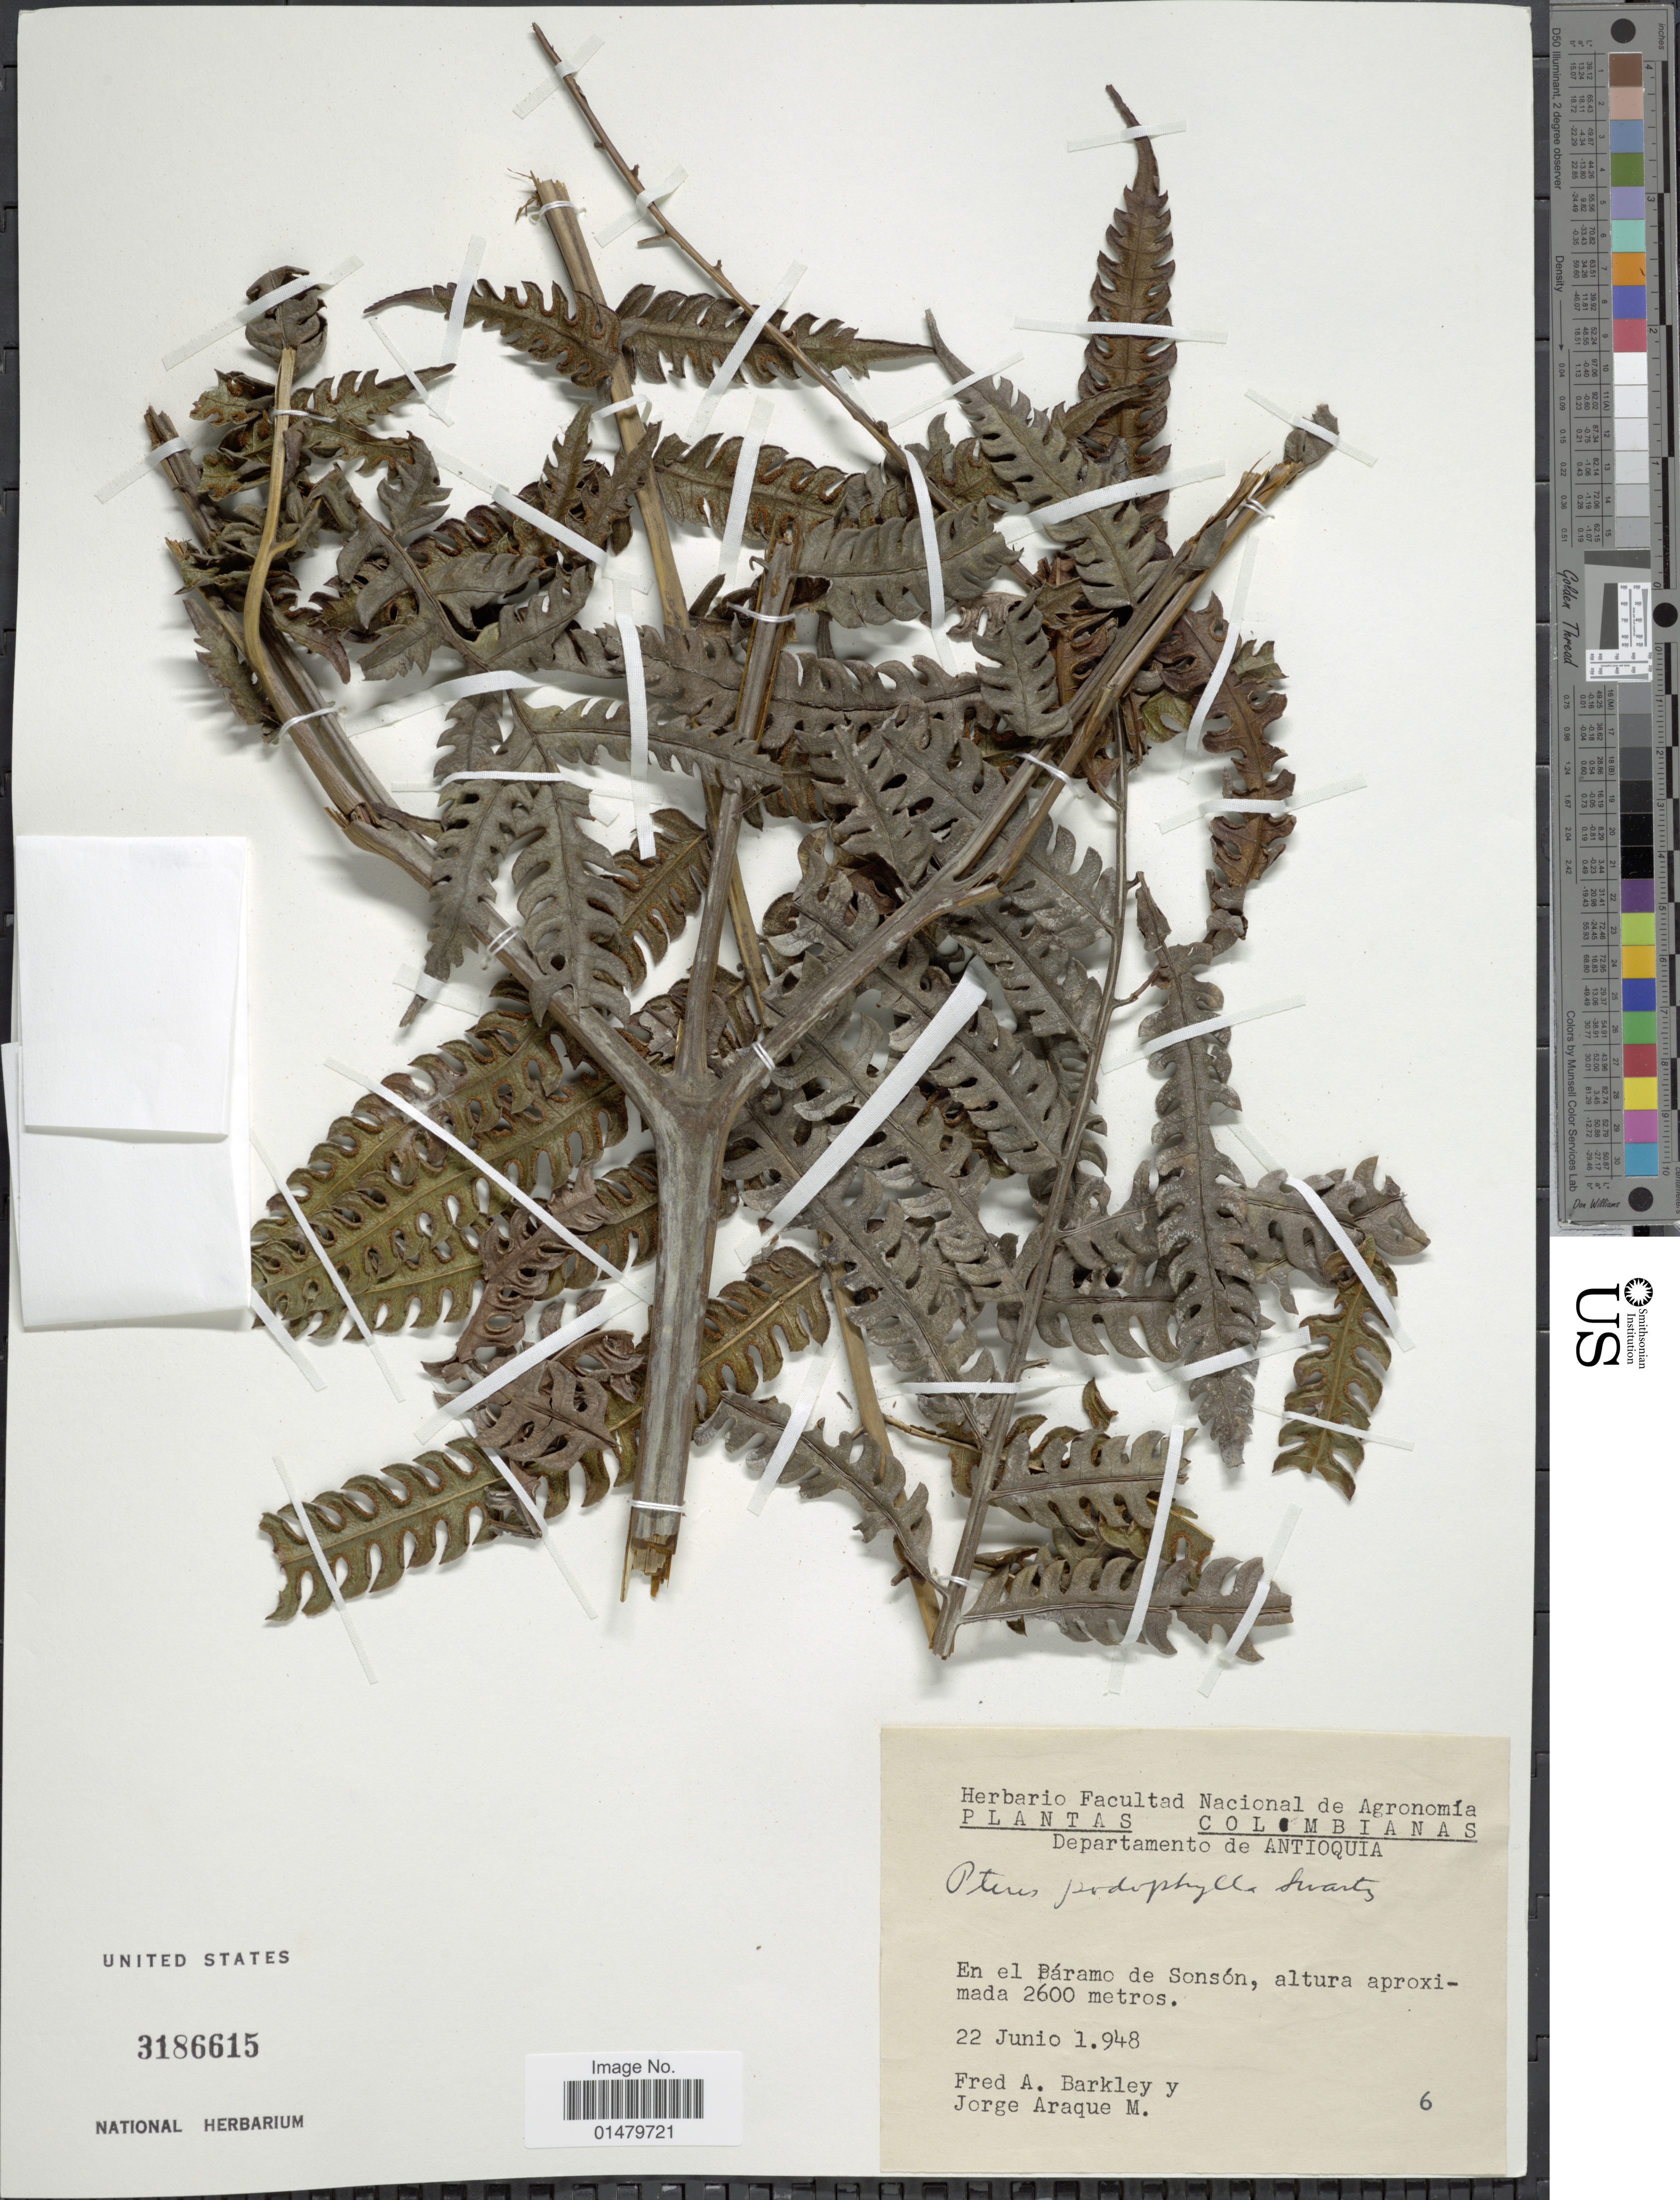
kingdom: Plantae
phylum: Tracheophyta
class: Polypodiopsida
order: Polypodiales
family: Pteridaceae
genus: Pteris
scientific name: Pteris podophylla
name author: Sw.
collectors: F. A. Barkley & J. Araque Molina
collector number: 6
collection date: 1948-06-22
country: Colombia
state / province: Antioquia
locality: Plantas Colombianas. Departamento de Antioquia. En el Paramo de Sonson.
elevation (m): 2600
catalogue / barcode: US 3186615